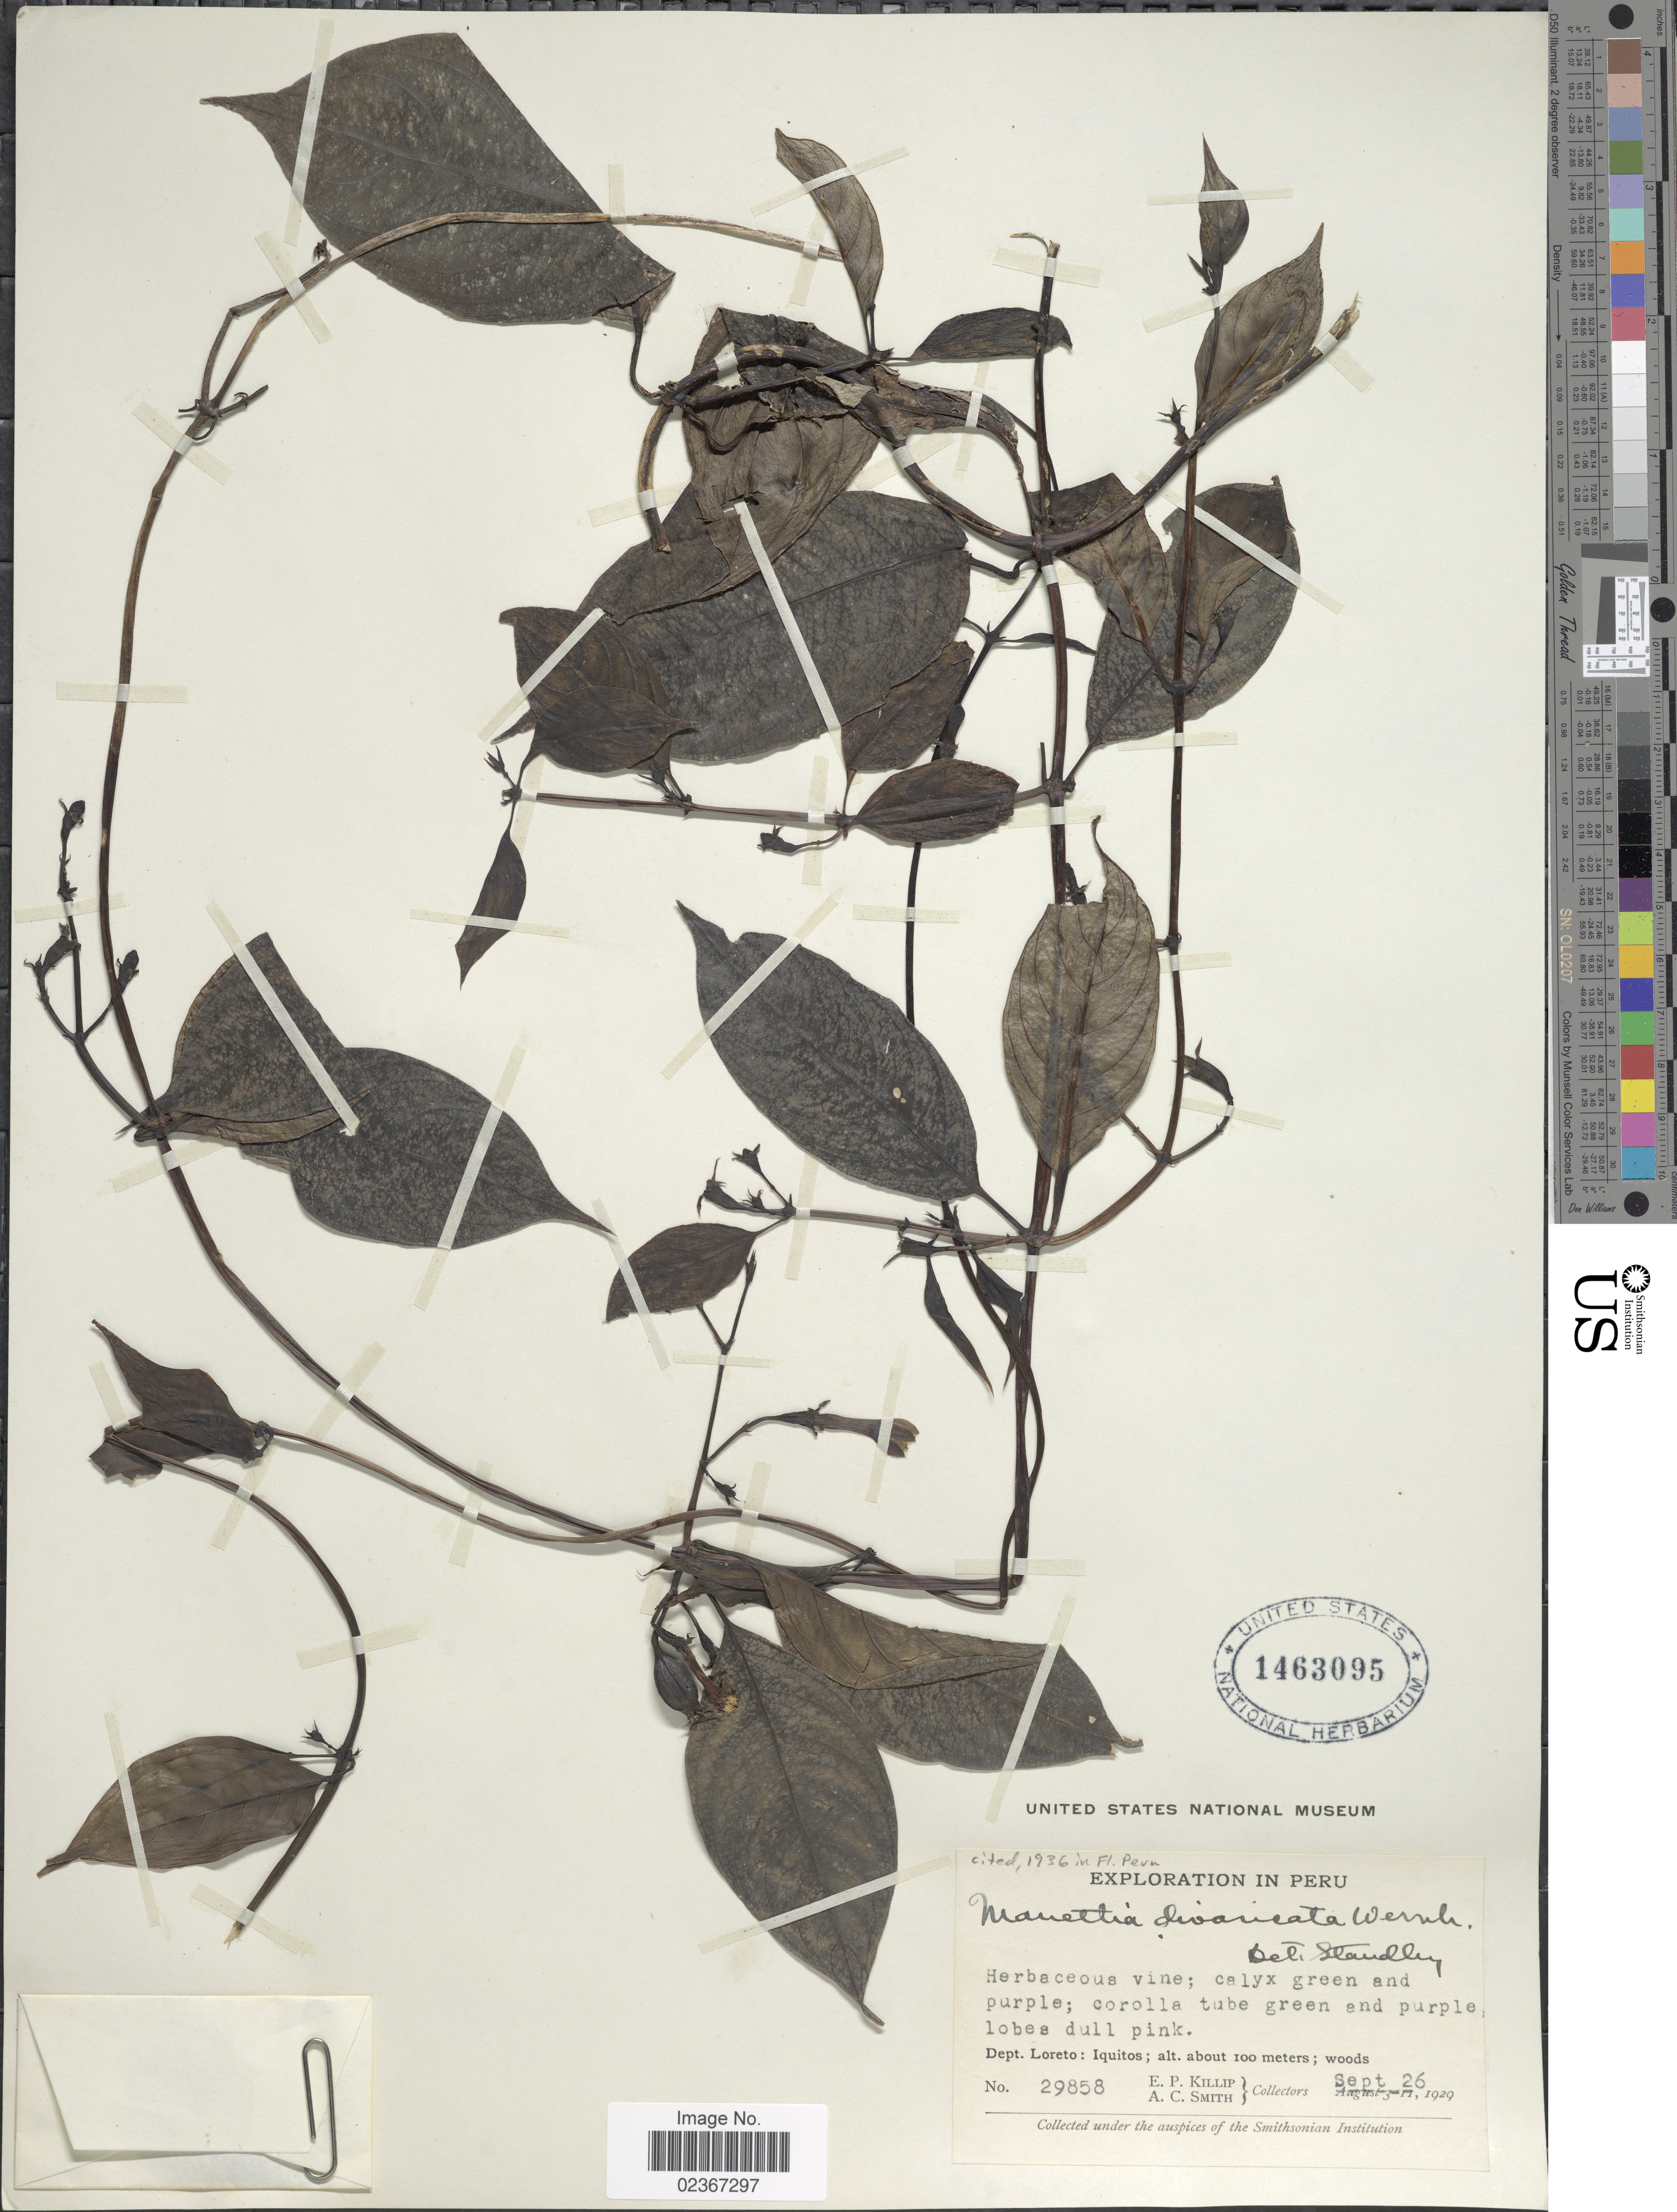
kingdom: Plantae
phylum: Tracheophyta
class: Magnoliopsida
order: Gentianales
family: Rubiaceae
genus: Manettia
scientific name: Manettia glandulosa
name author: Poepp.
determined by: Kirkbride, J. H., Jr.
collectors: E. P. Killip & A. C. Smith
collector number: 29858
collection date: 1929-09-26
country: Peru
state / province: Loreto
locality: Dept. Loreto: Iquitos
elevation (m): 100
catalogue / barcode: US 1463095